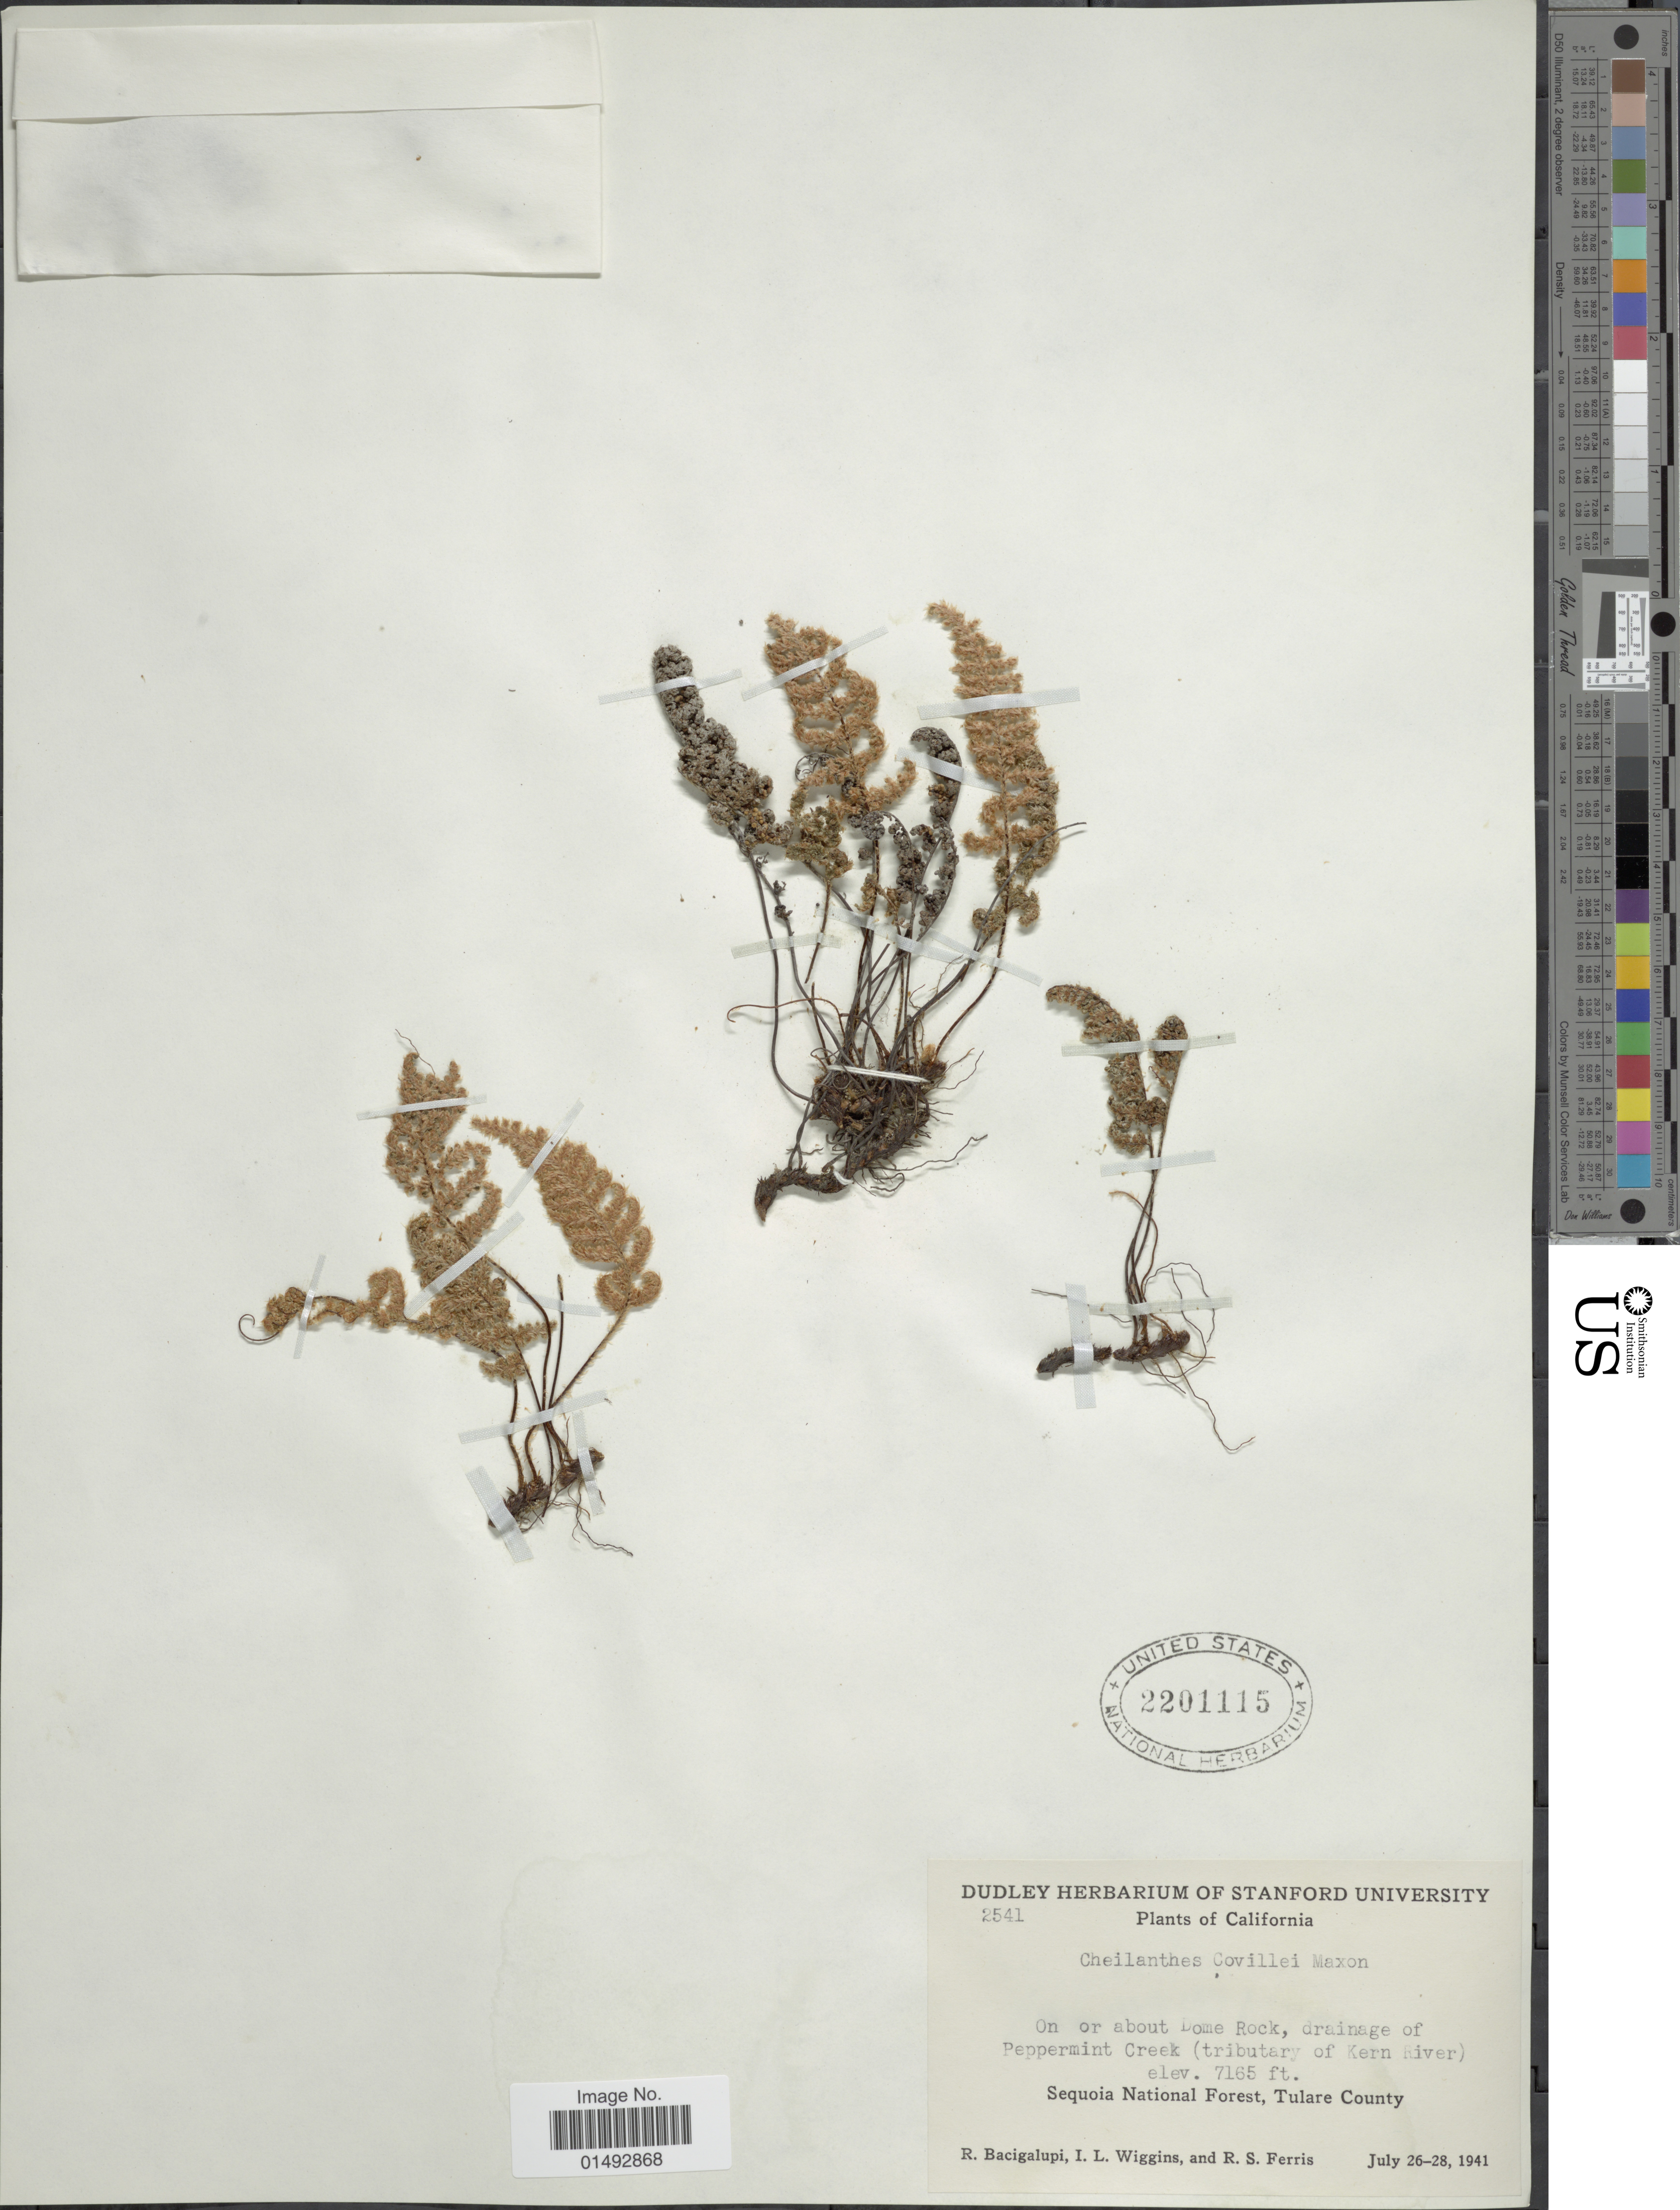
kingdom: Plantae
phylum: Tracheophyta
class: Polypodiopsida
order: Polypodiales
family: Pteridaceae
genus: Myriopteris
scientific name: Myriopteris covillei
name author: (Maxon) Á. Löve & D. Löve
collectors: R. Bacigalupi, I. L. Wiggins & R. S. Ferris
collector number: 2541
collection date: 1941-07-26/1941-07-28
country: United States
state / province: California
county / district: Tulare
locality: On or about Dome Rock, drainage of Peppermint Creek (tributary of Kern River) Sequoia National Forest, Tulare County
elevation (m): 2184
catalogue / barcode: US 2201115